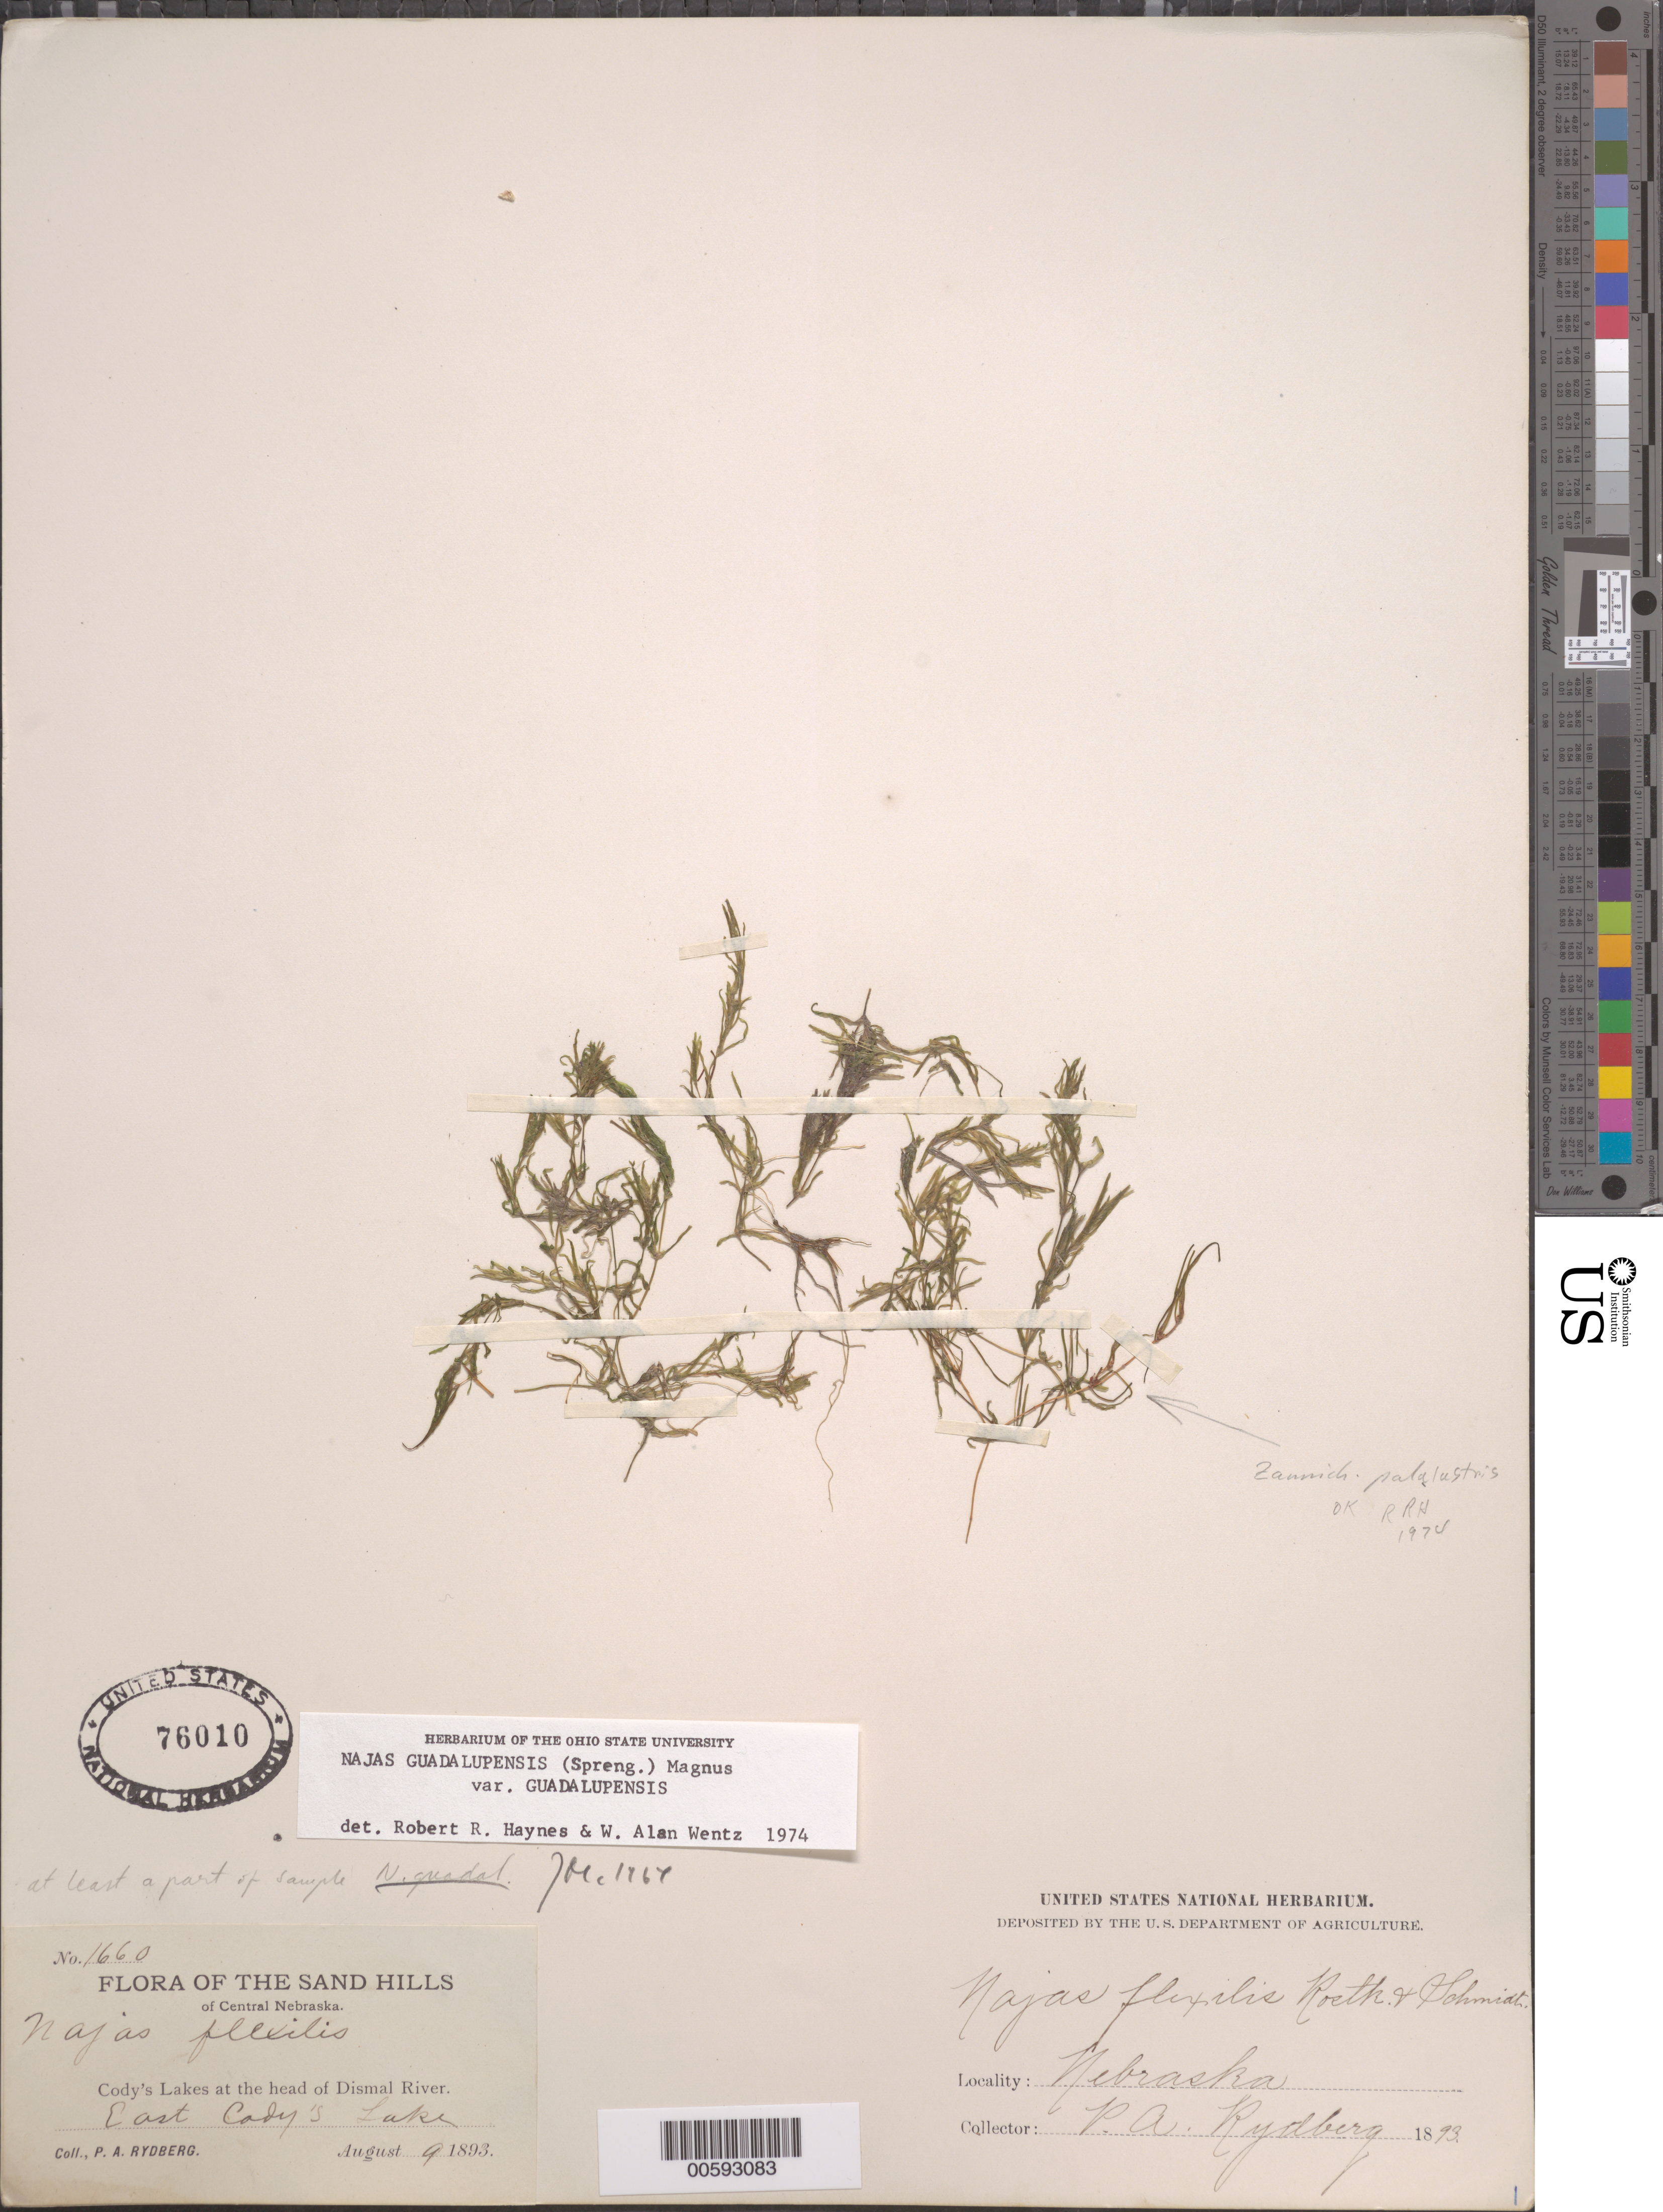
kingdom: Plantae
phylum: Tracheophyta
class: Liliopsida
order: Alismatales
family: Hydrocharitaceae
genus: Najas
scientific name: Najas guadalupensis var. guadalupensis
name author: (Spreng.) Magnus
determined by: Haynes, R. R.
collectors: P. A. Rydberg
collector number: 1660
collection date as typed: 09 Aug 1893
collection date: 1893-08-09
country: United States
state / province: Nebraska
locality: East Cody's Lake head of Dismal Swamp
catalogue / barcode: US 76010